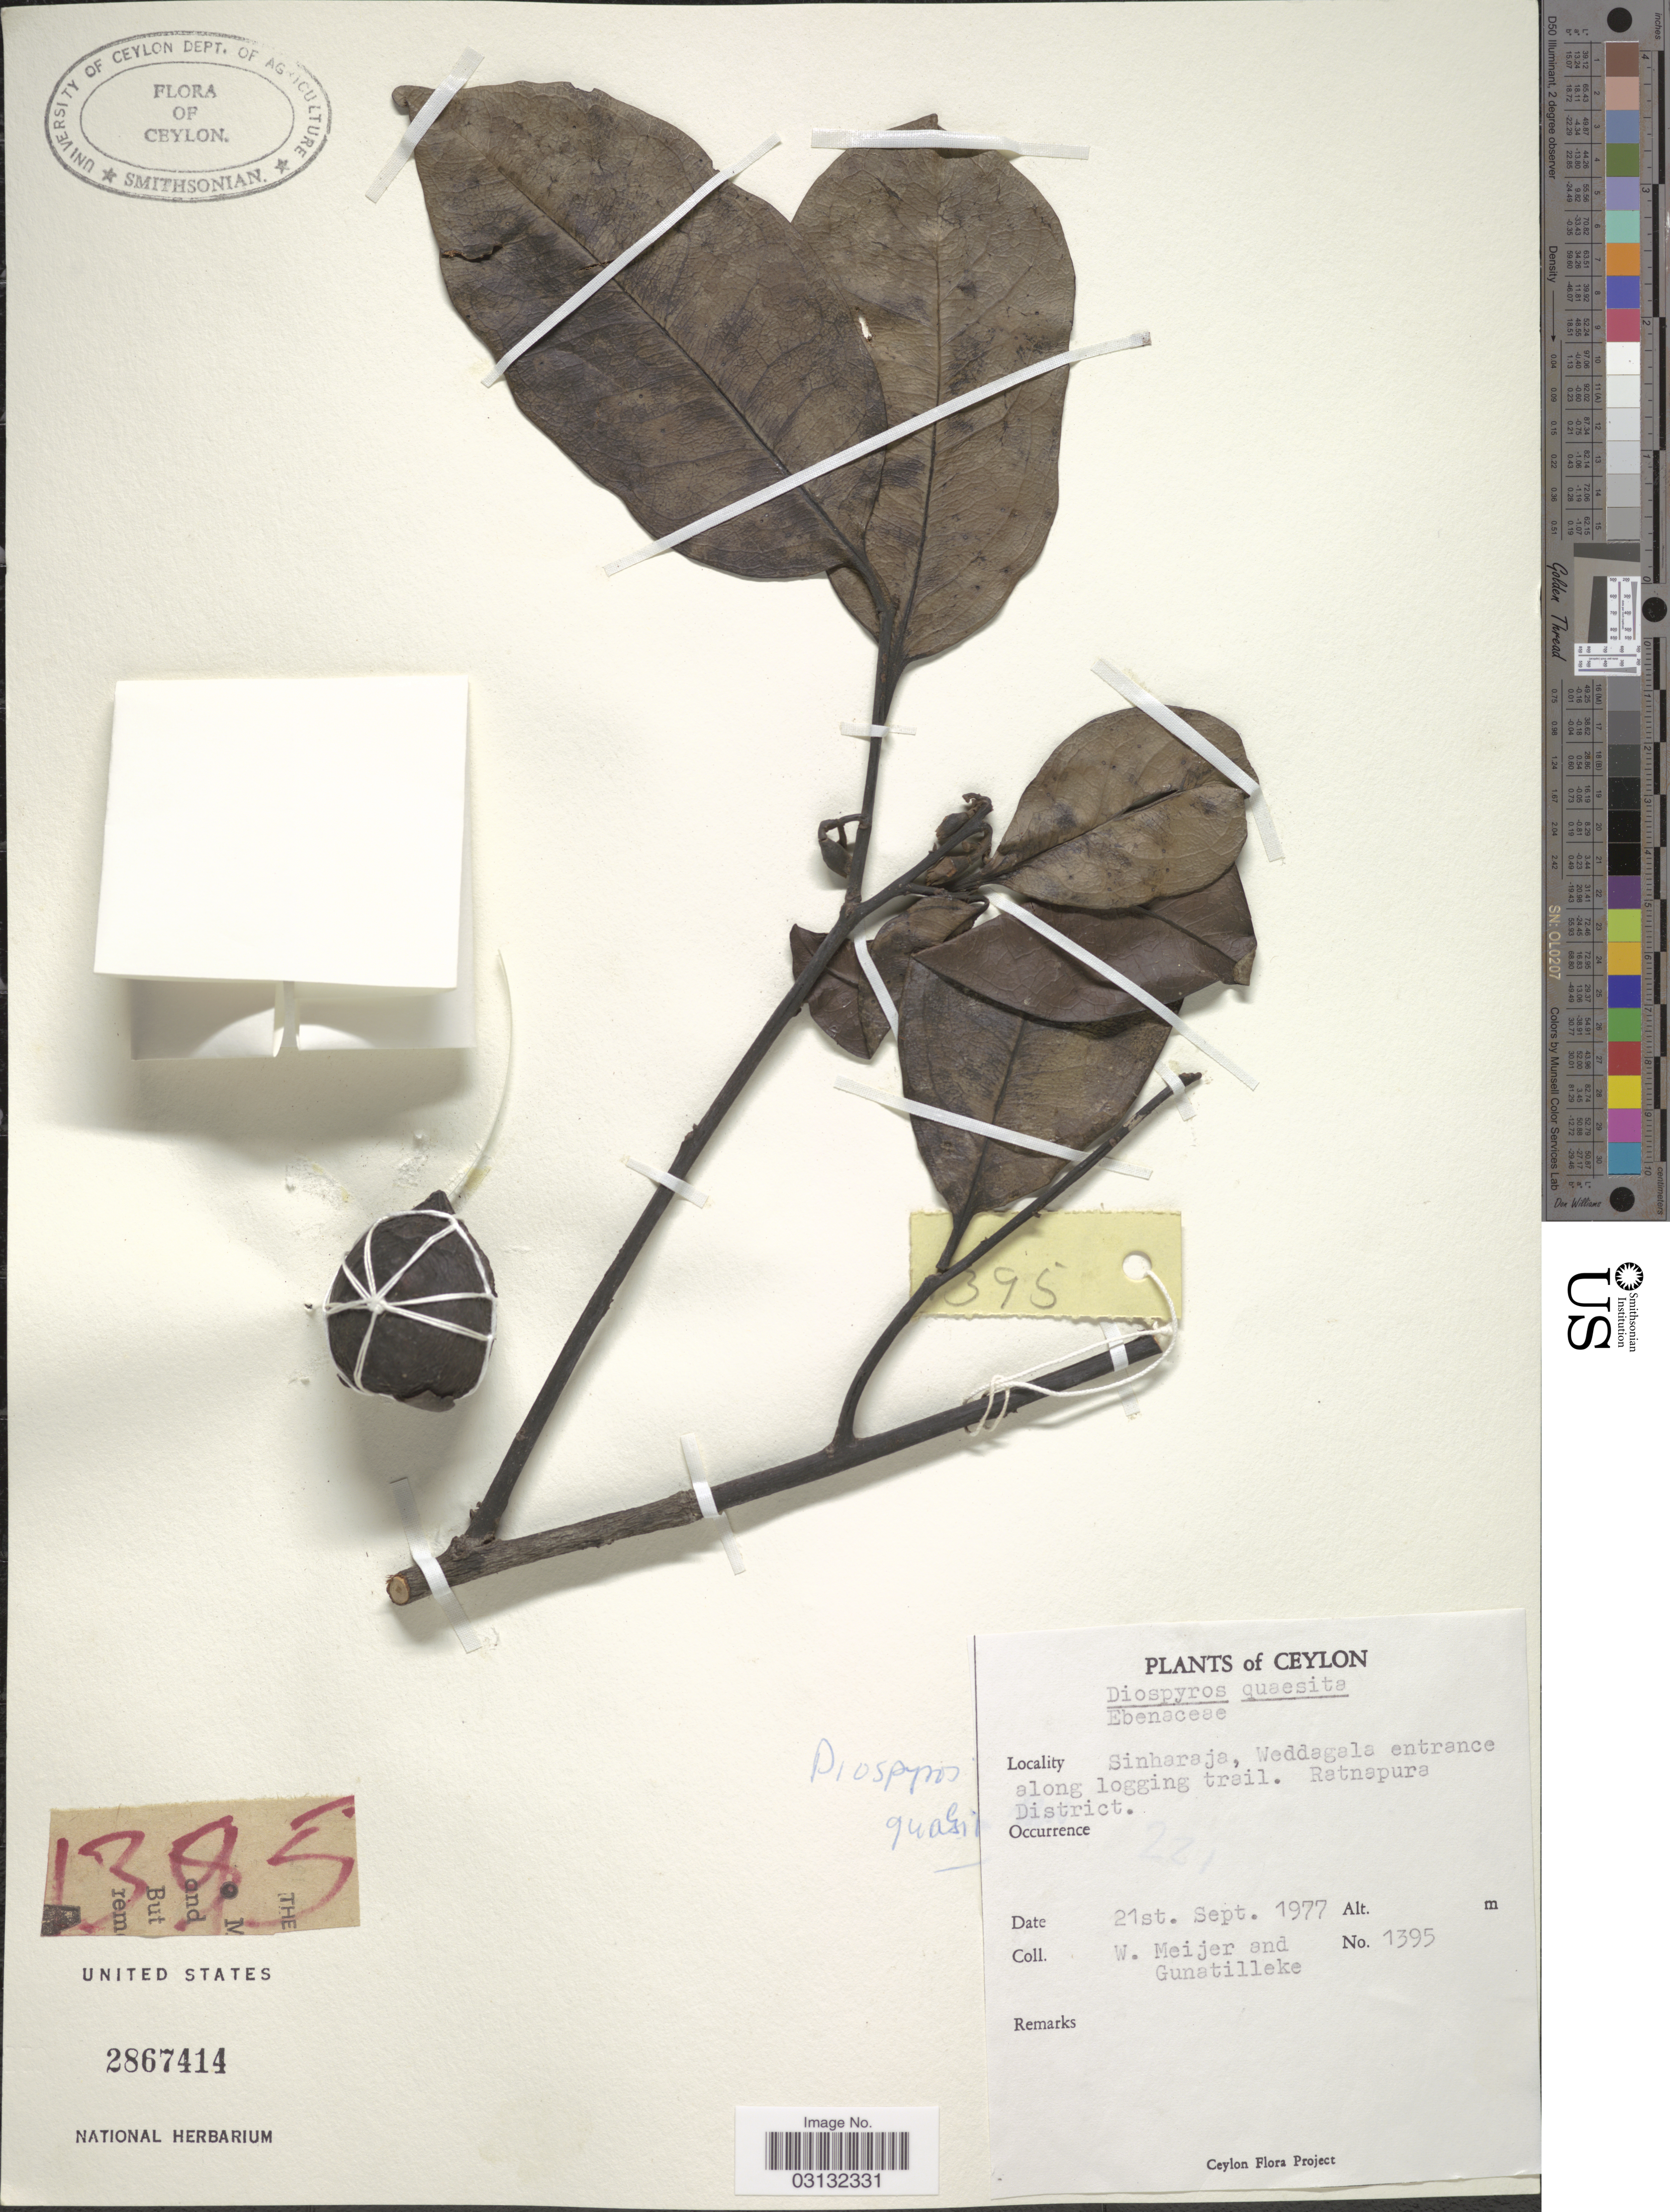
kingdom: Plantae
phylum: Tracheophyta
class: Magnoliopsida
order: Ericales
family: Ebenaceae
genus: Diospyros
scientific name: Diospyros quaesita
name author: Thwaites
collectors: W. Meijer & -- Gunatilleke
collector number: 1395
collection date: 1977-09-21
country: Sri Lanka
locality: Ceylon. Sinharaja, Weddagala entrance along logging trail. Ratnapura District.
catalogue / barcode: US 2867414